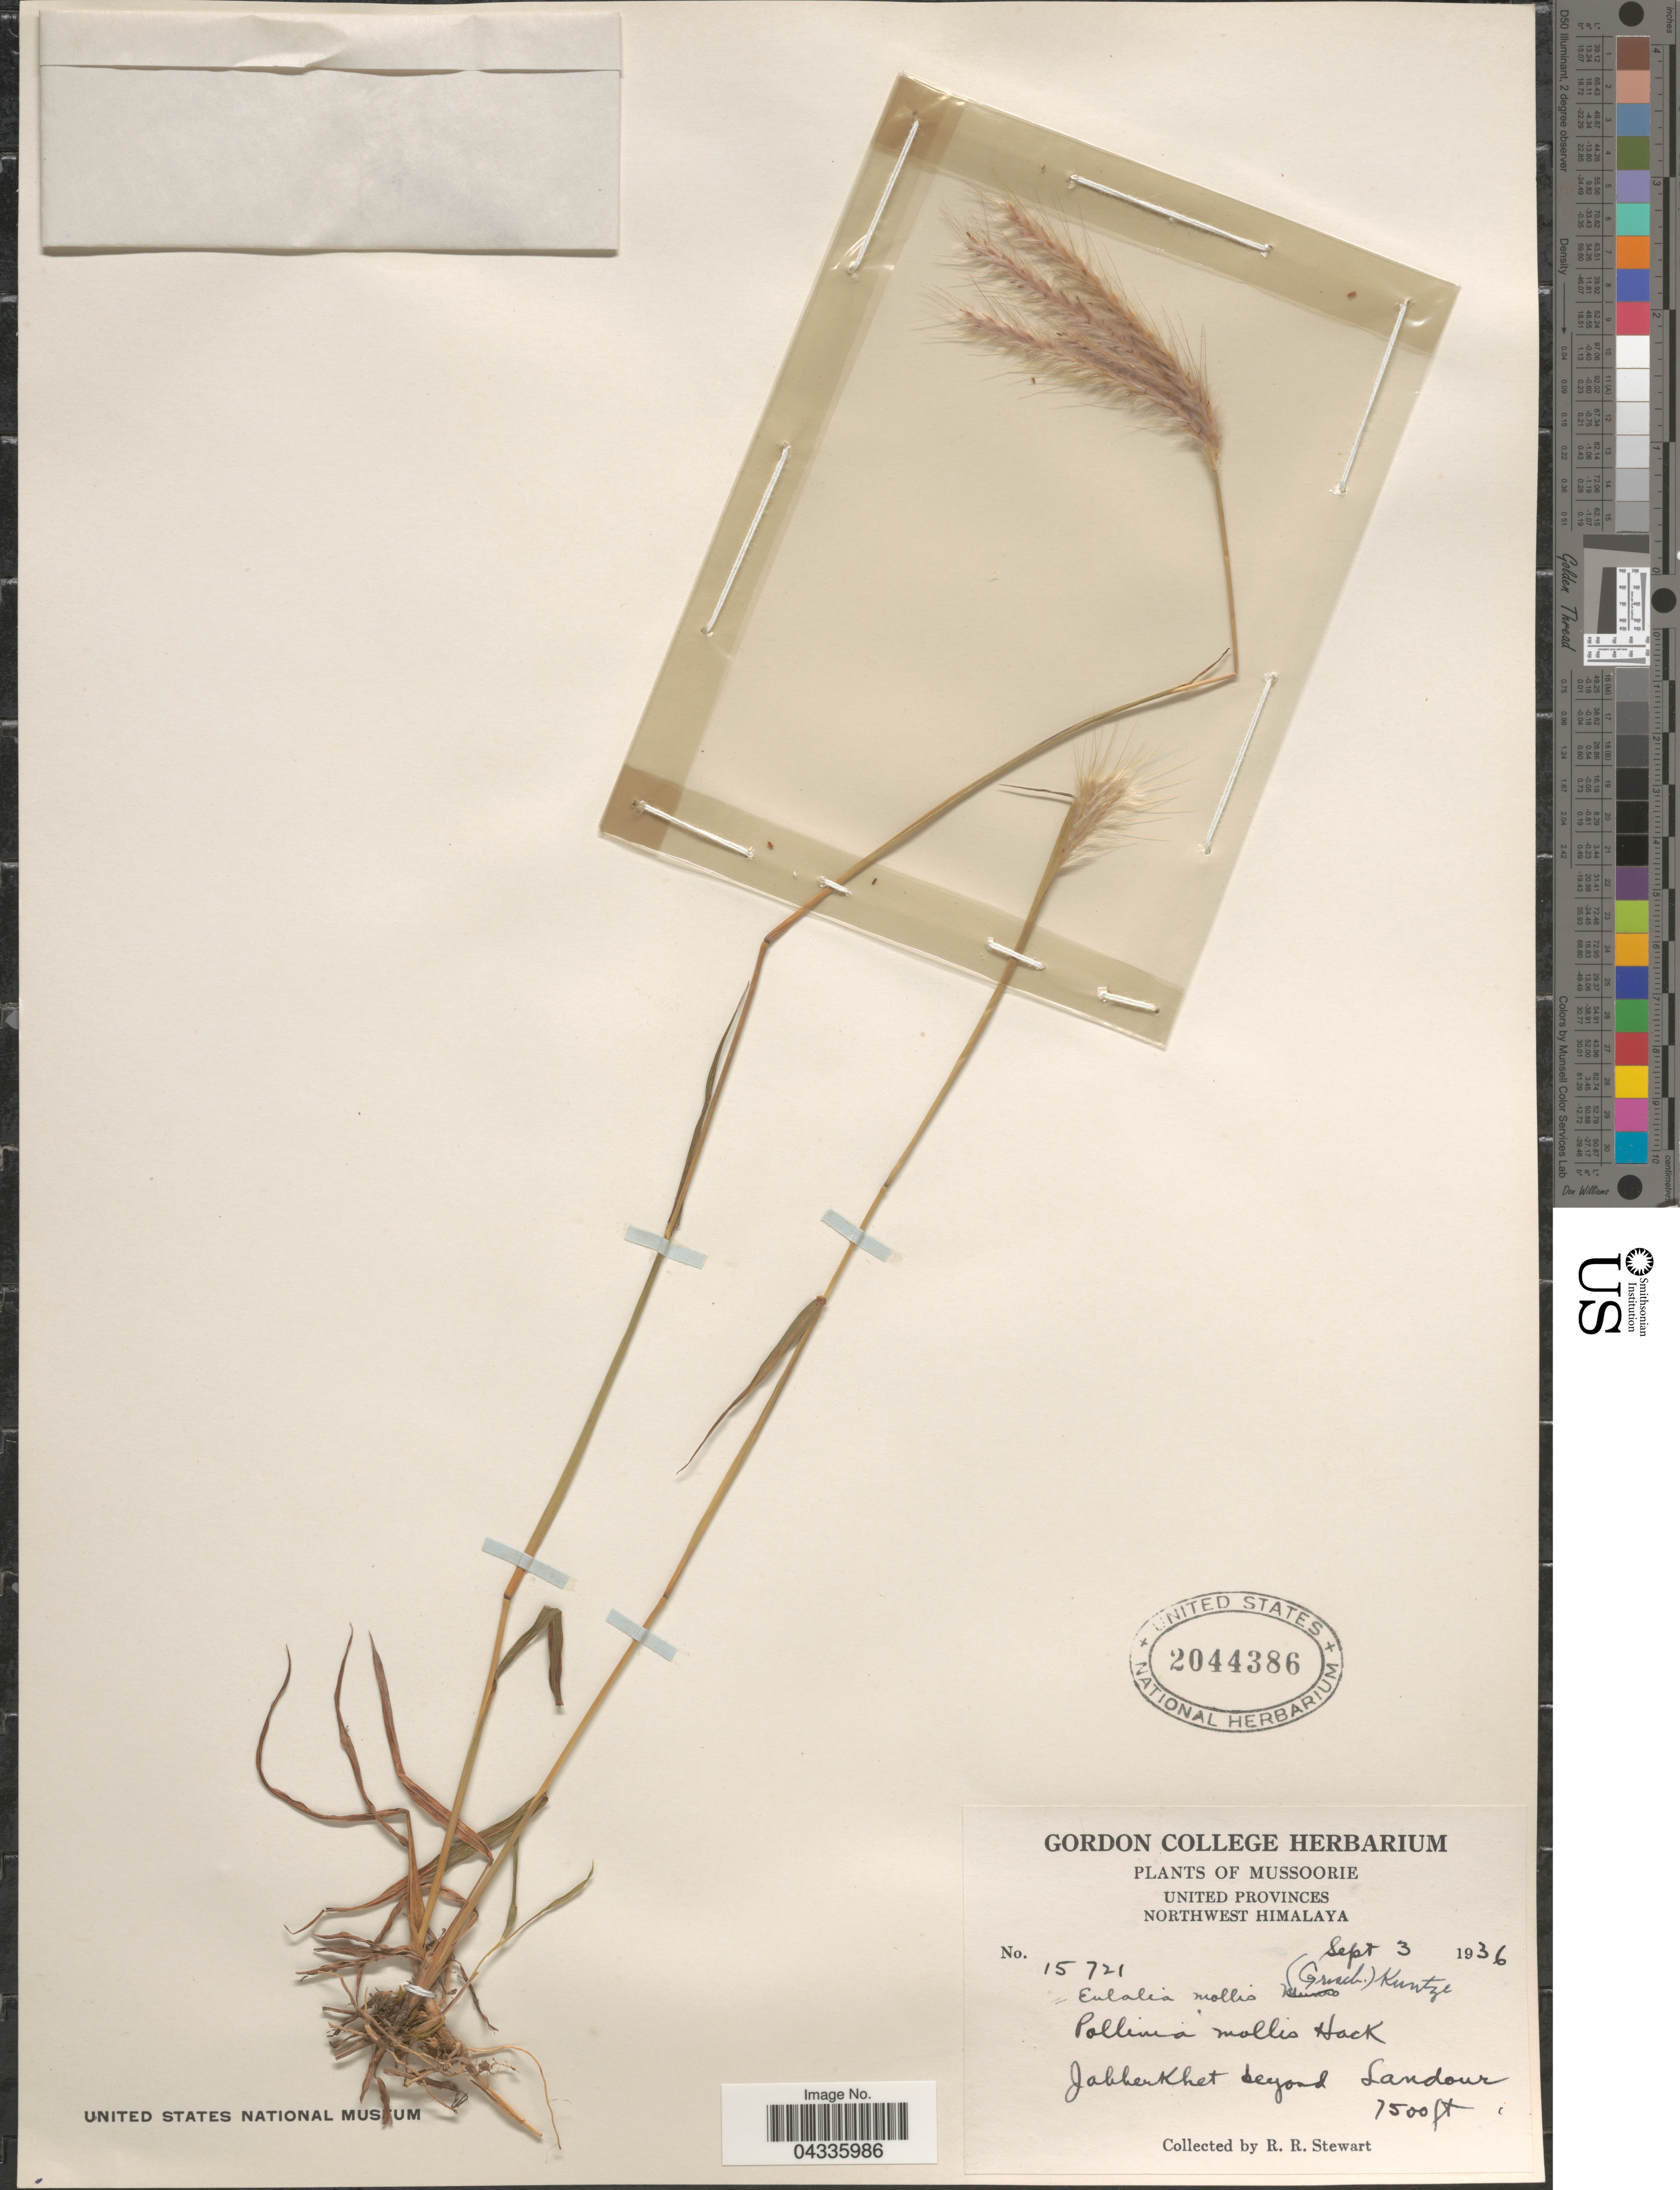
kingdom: Plantae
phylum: Tracheophyta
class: Liliopsida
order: Poales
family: Poaceae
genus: Eulalia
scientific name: Eulalia mollis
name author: (Griseb.) Kuntze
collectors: R. Stewart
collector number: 15721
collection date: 1936-09-03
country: India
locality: Mussoorie. United Provinces. Northwest Himalaya. Jabherkhet beyond Landour.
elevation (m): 2286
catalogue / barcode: US 2044386